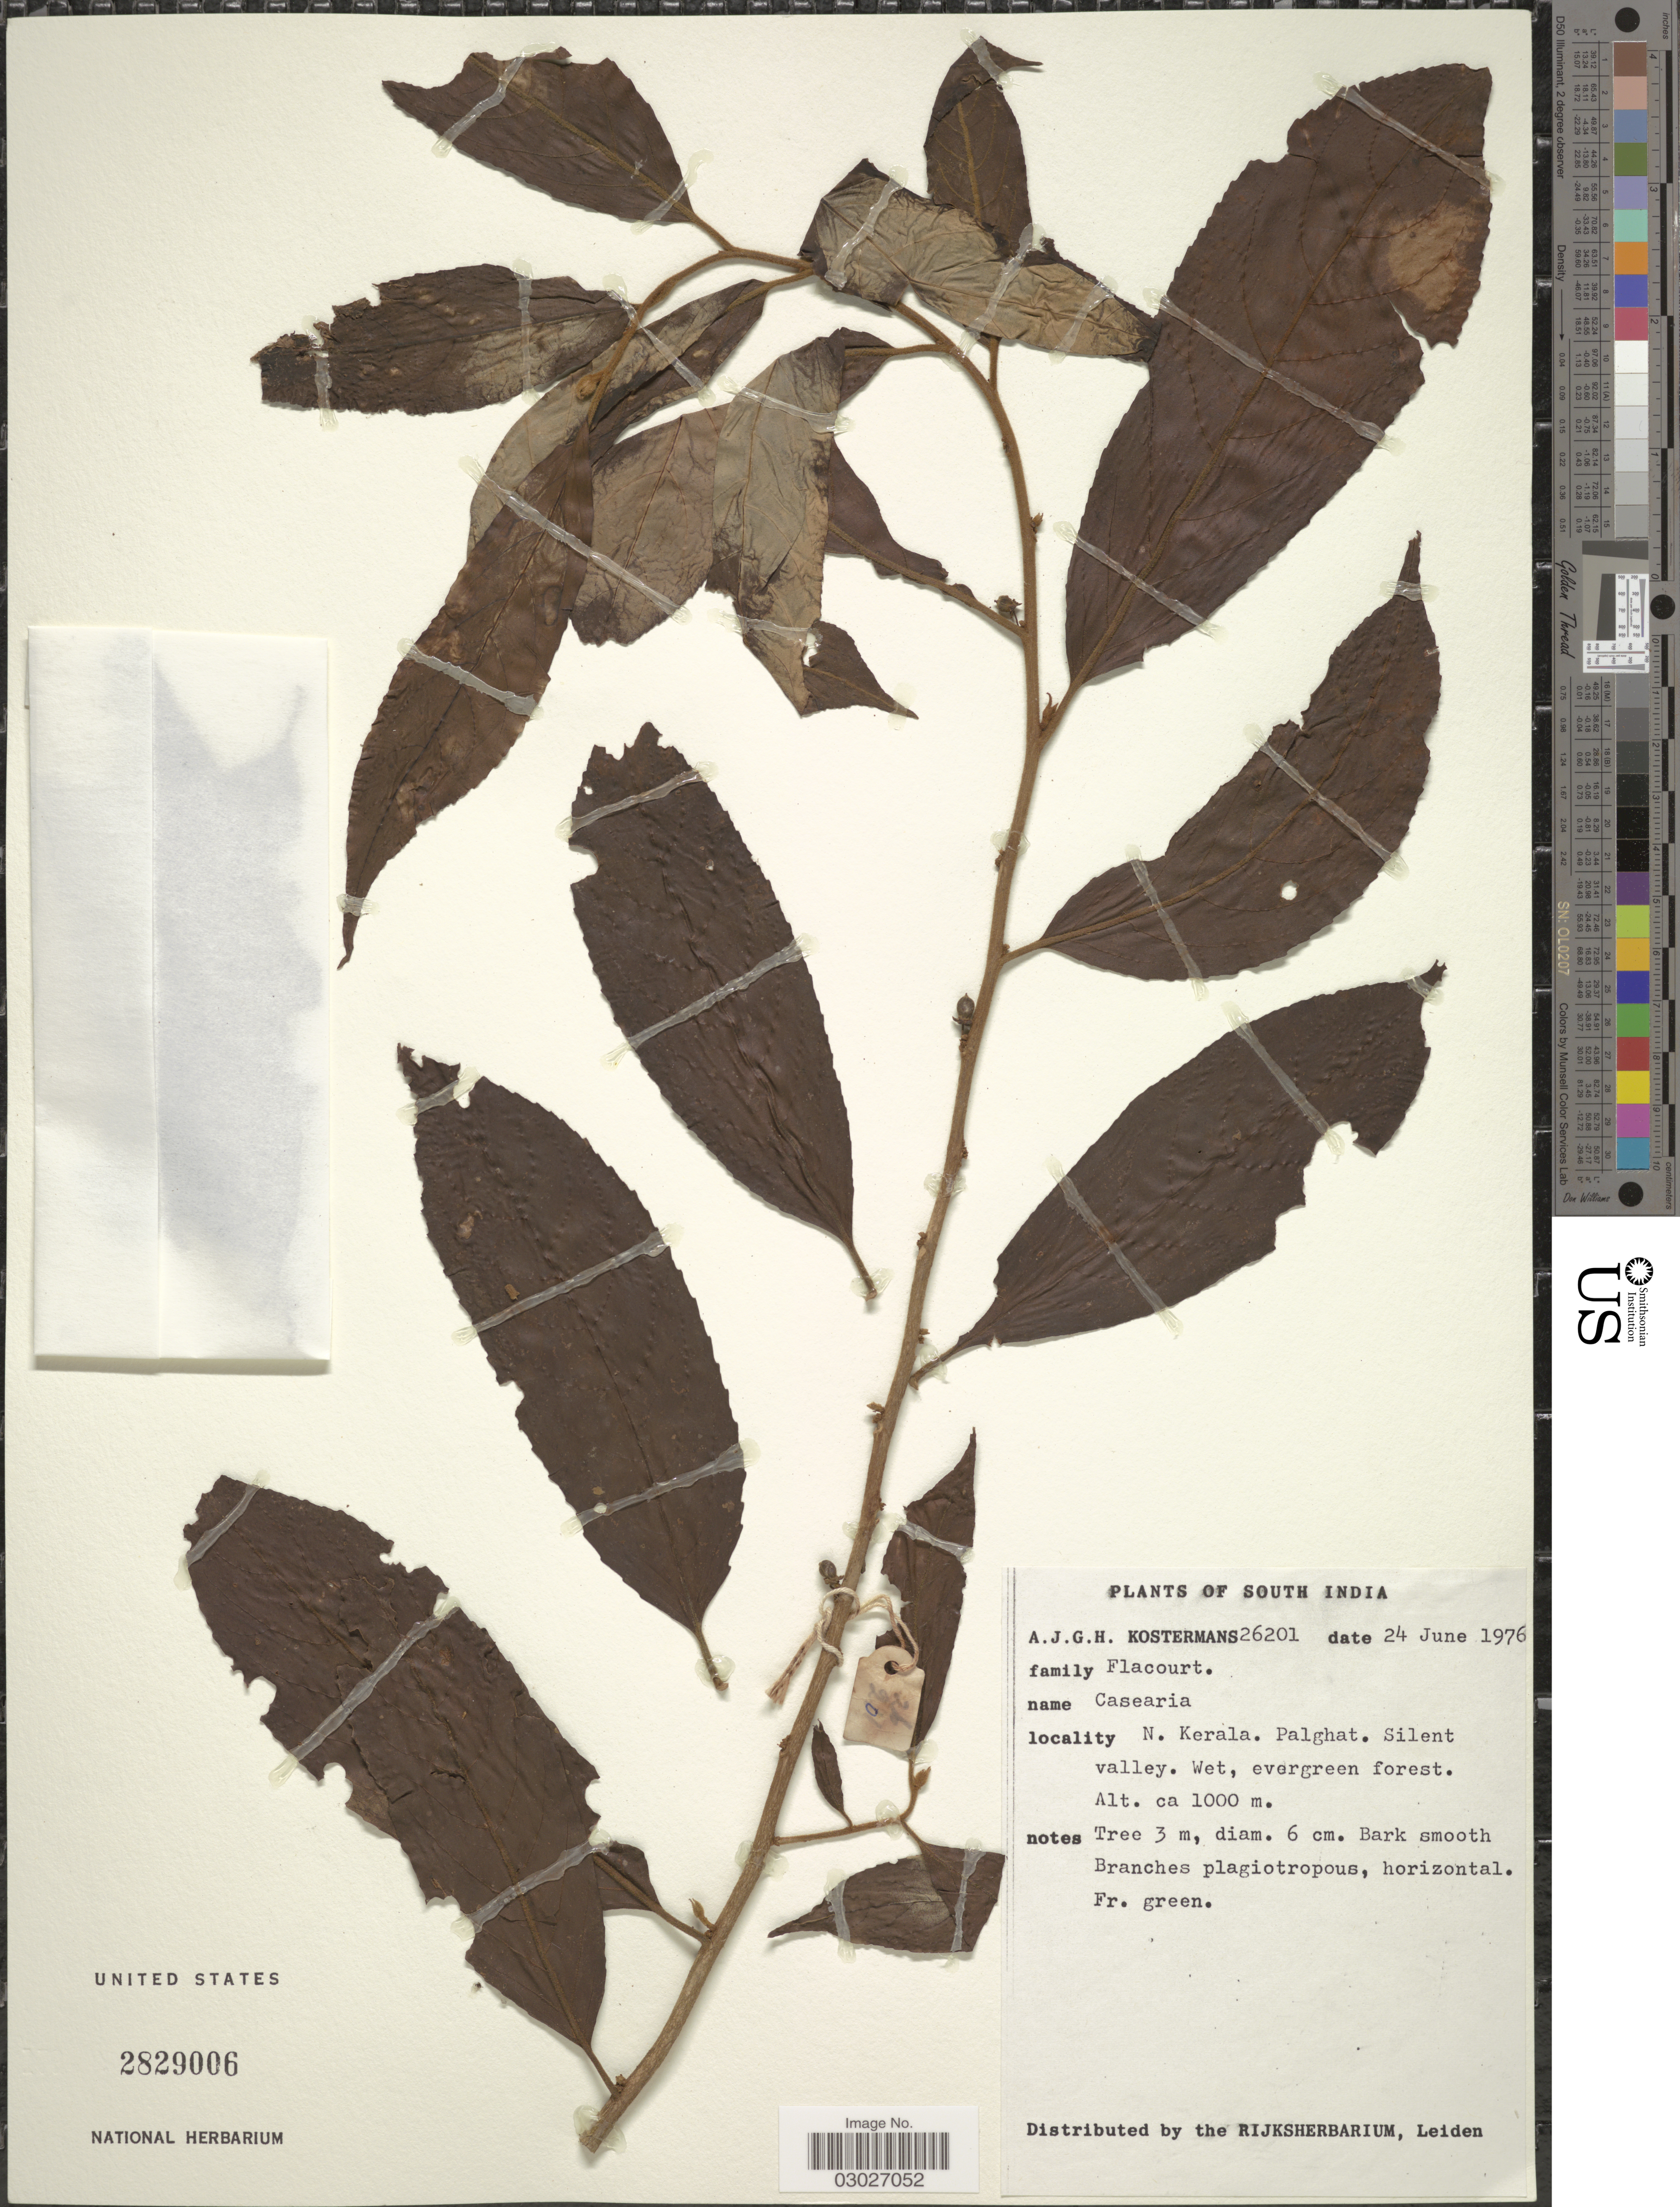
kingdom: Plantae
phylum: Tracheophyta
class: Magnoliopsida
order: Malpighiales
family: Salicaceae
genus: Casearia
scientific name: Casearia sp.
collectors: A. J. G. Kostermans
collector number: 26201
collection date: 1976-06-24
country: India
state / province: Kerala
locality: South India. N. Kerala. Palghat. Silent valley.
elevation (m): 1000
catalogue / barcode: US 2829006